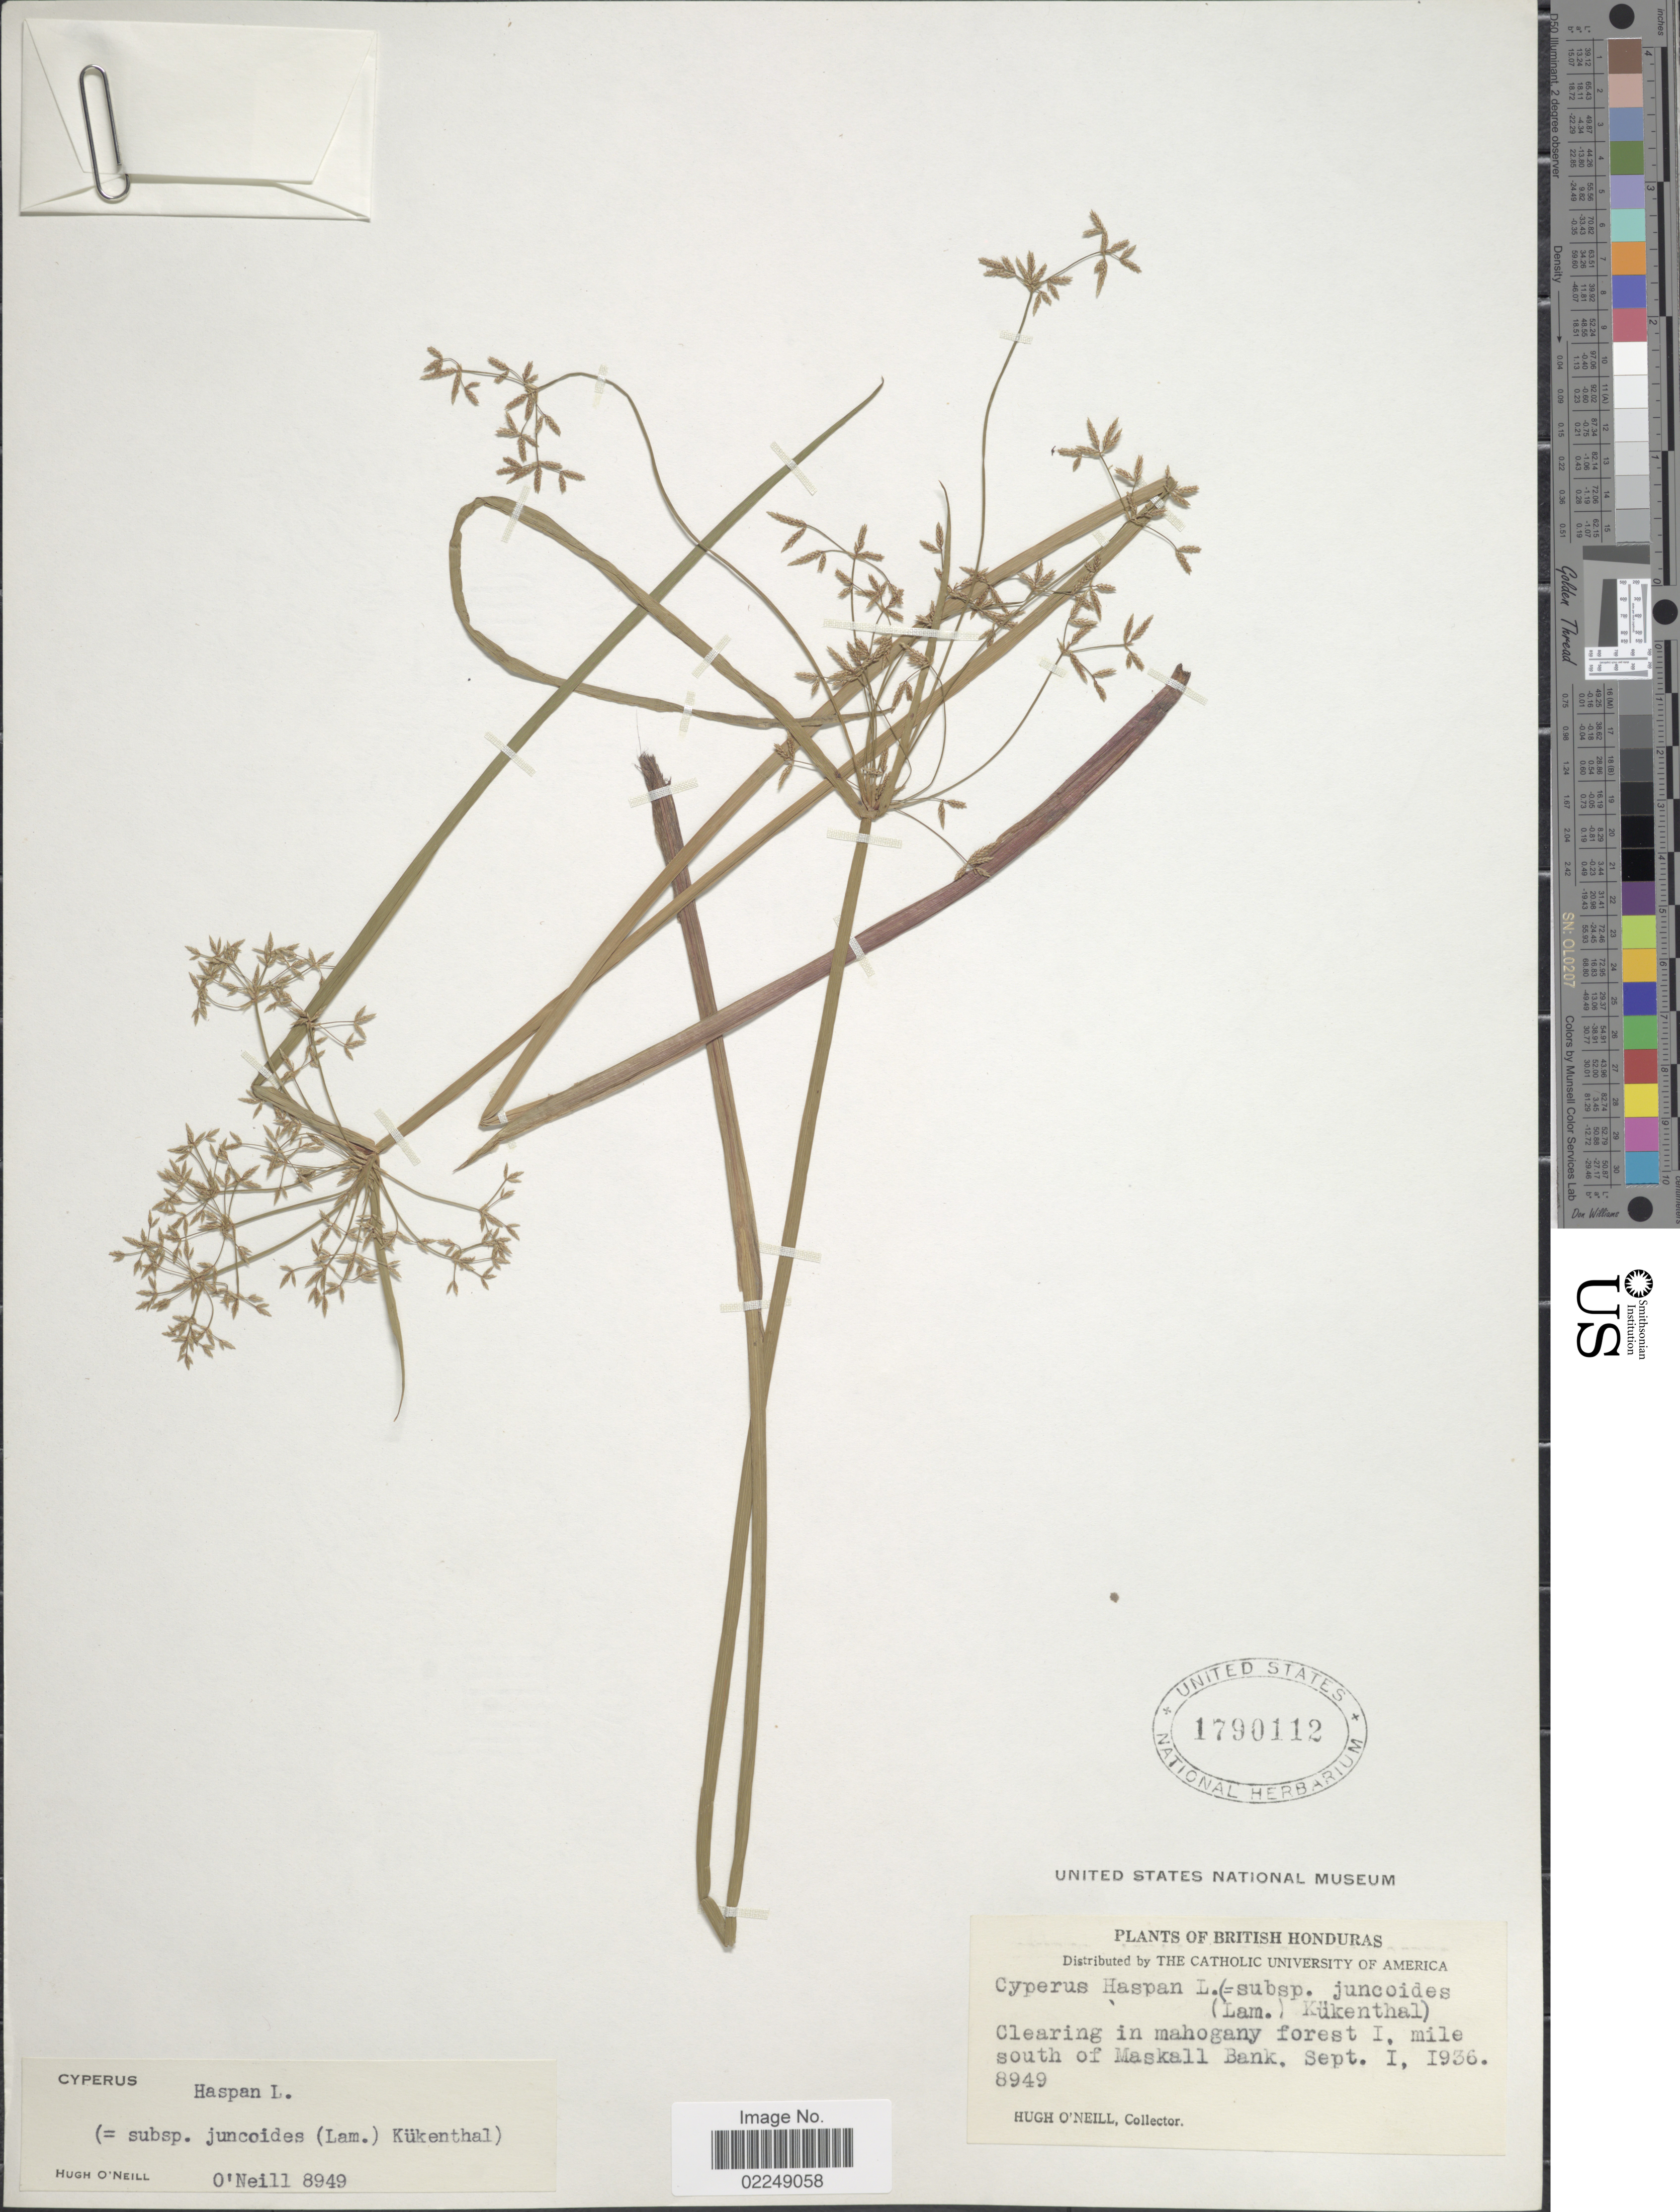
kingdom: Plantae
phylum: Tracheophyta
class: Liliopsida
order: Poales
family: Cyperaceae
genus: Cyperus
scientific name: Cyperus haspan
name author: L.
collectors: H. O'Neill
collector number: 8949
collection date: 1936-09-01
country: Belize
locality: Clearing in mahony forest I. mile south of Maskall Bank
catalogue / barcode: US 1790112